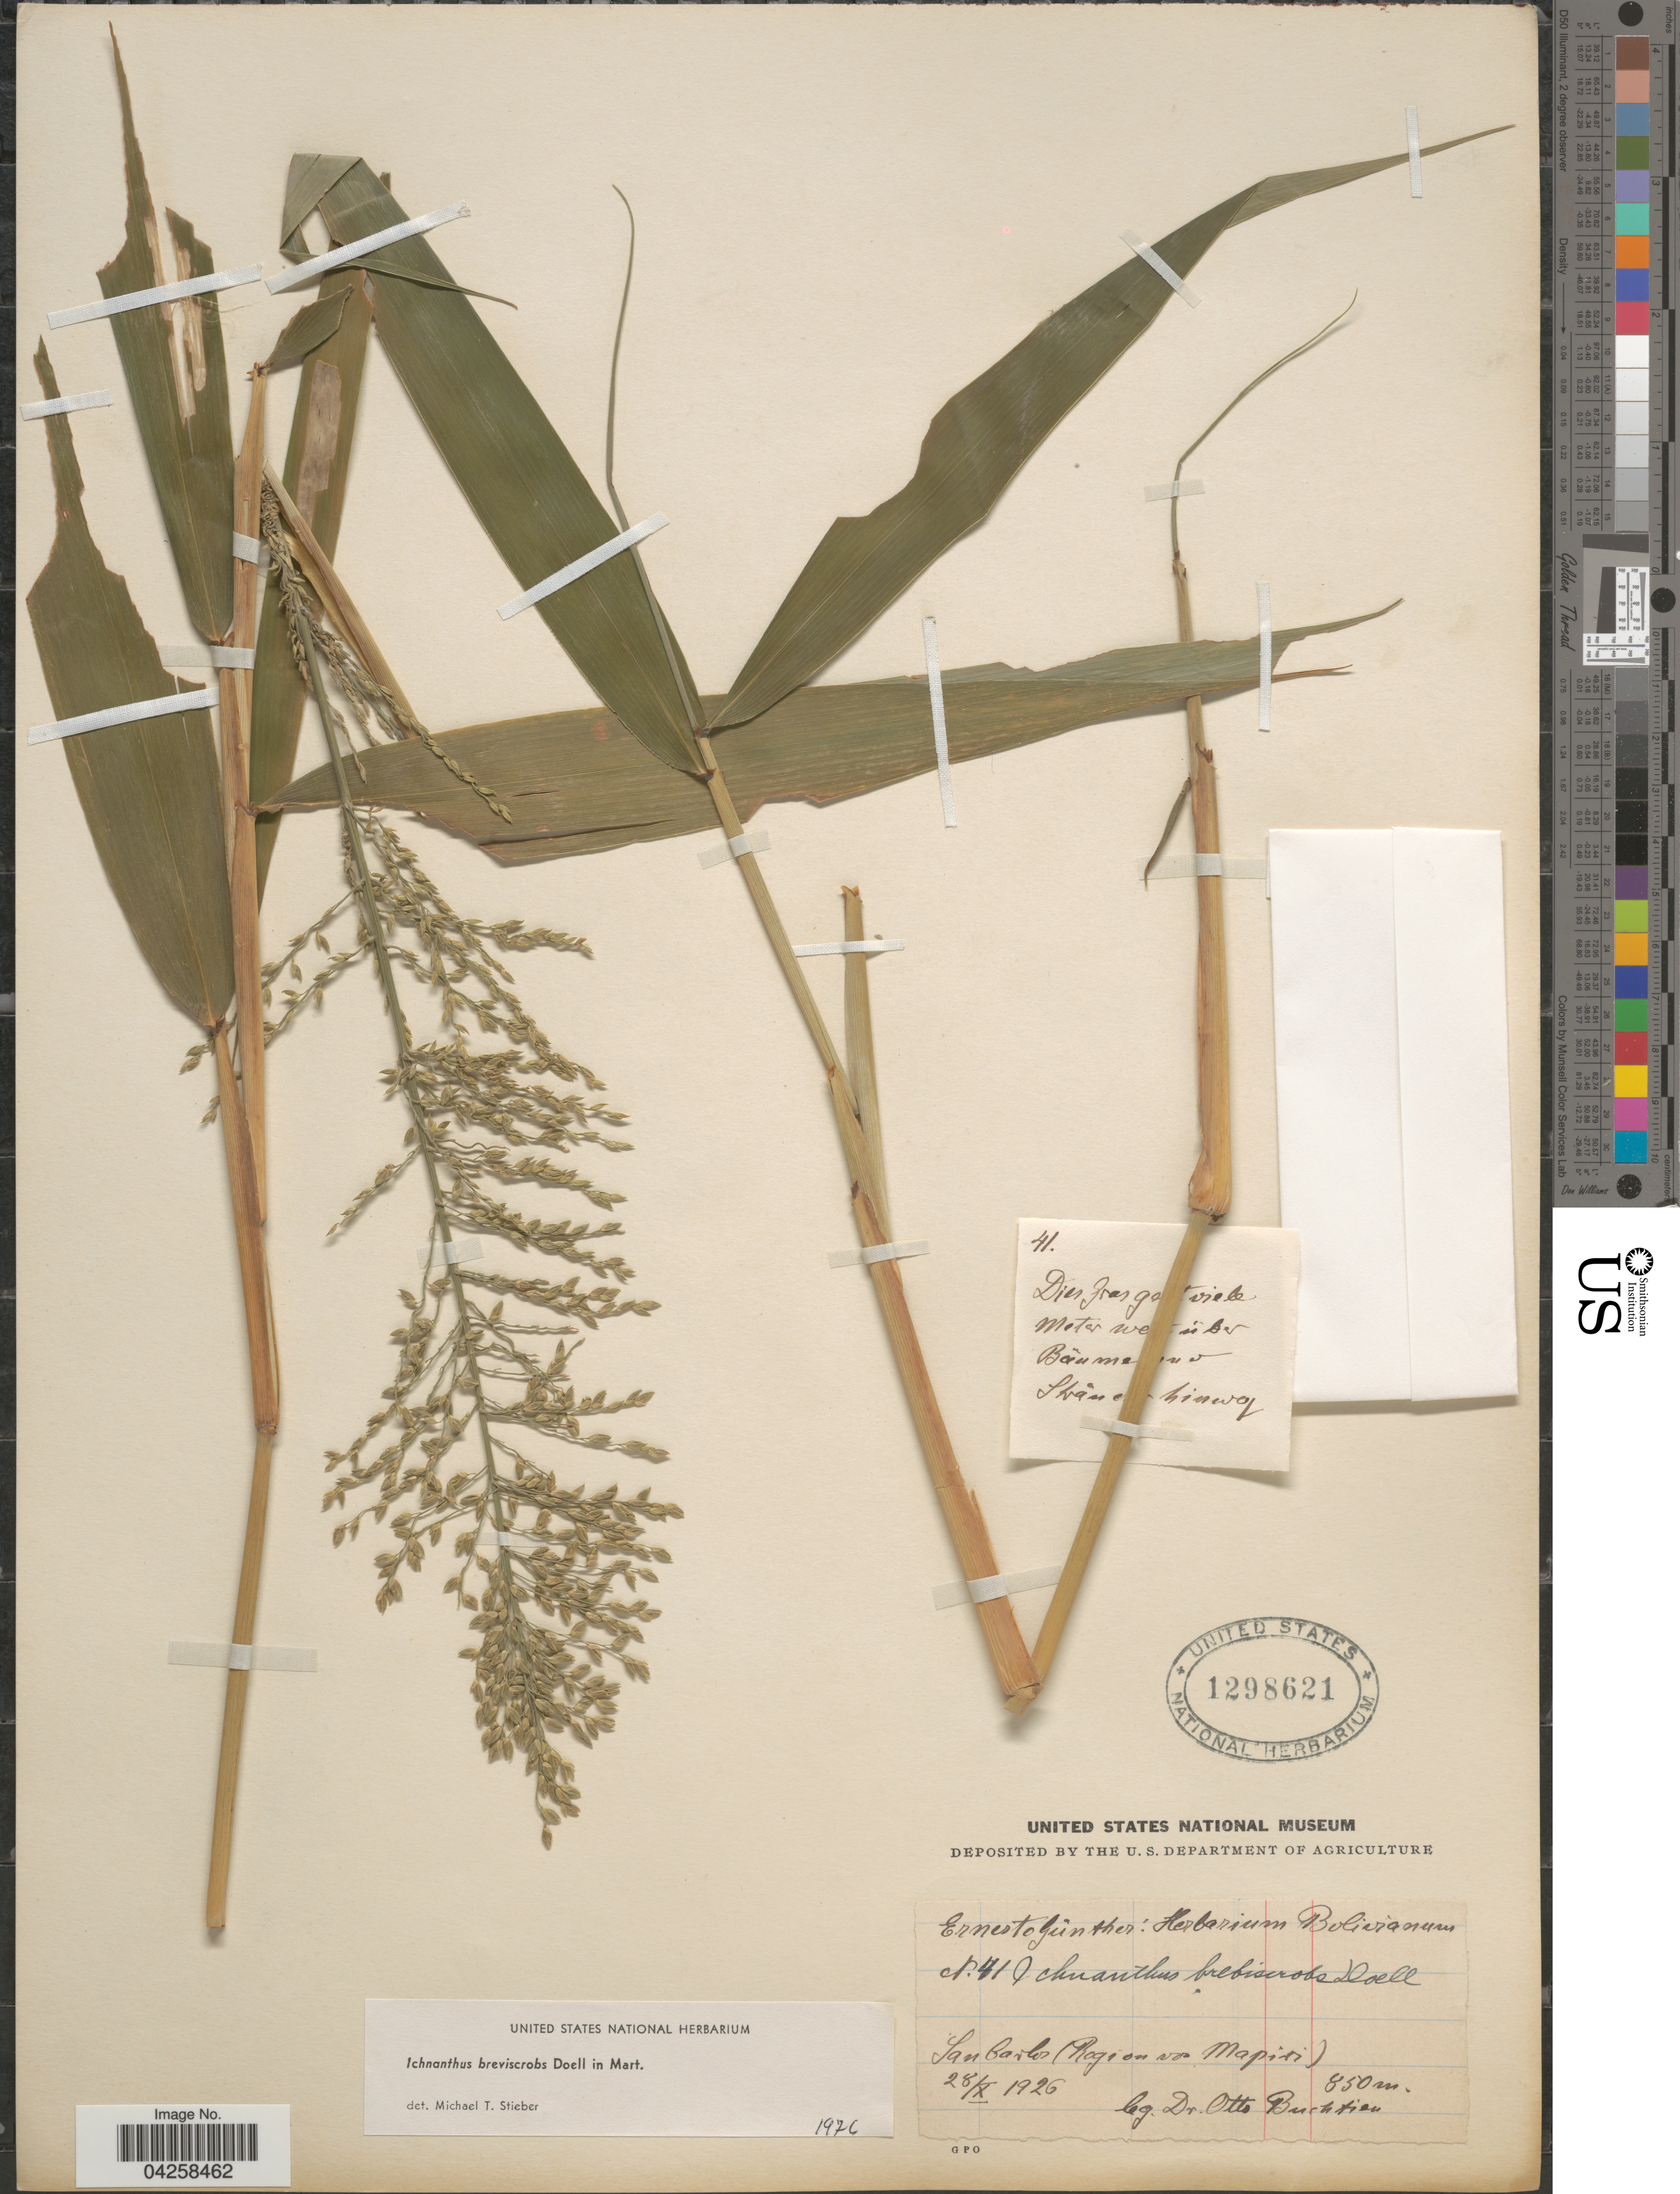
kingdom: Plantae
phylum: Tracheophyta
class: Liliopsida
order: Poales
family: Poaceae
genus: Ichnanthus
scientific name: Ichnanthus breviscrobs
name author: Döll in Mart.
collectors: O. Buchtien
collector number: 41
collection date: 1926-10-28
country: Bolivia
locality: San Carlos (Region von Mapiri).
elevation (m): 850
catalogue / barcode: US 1298621